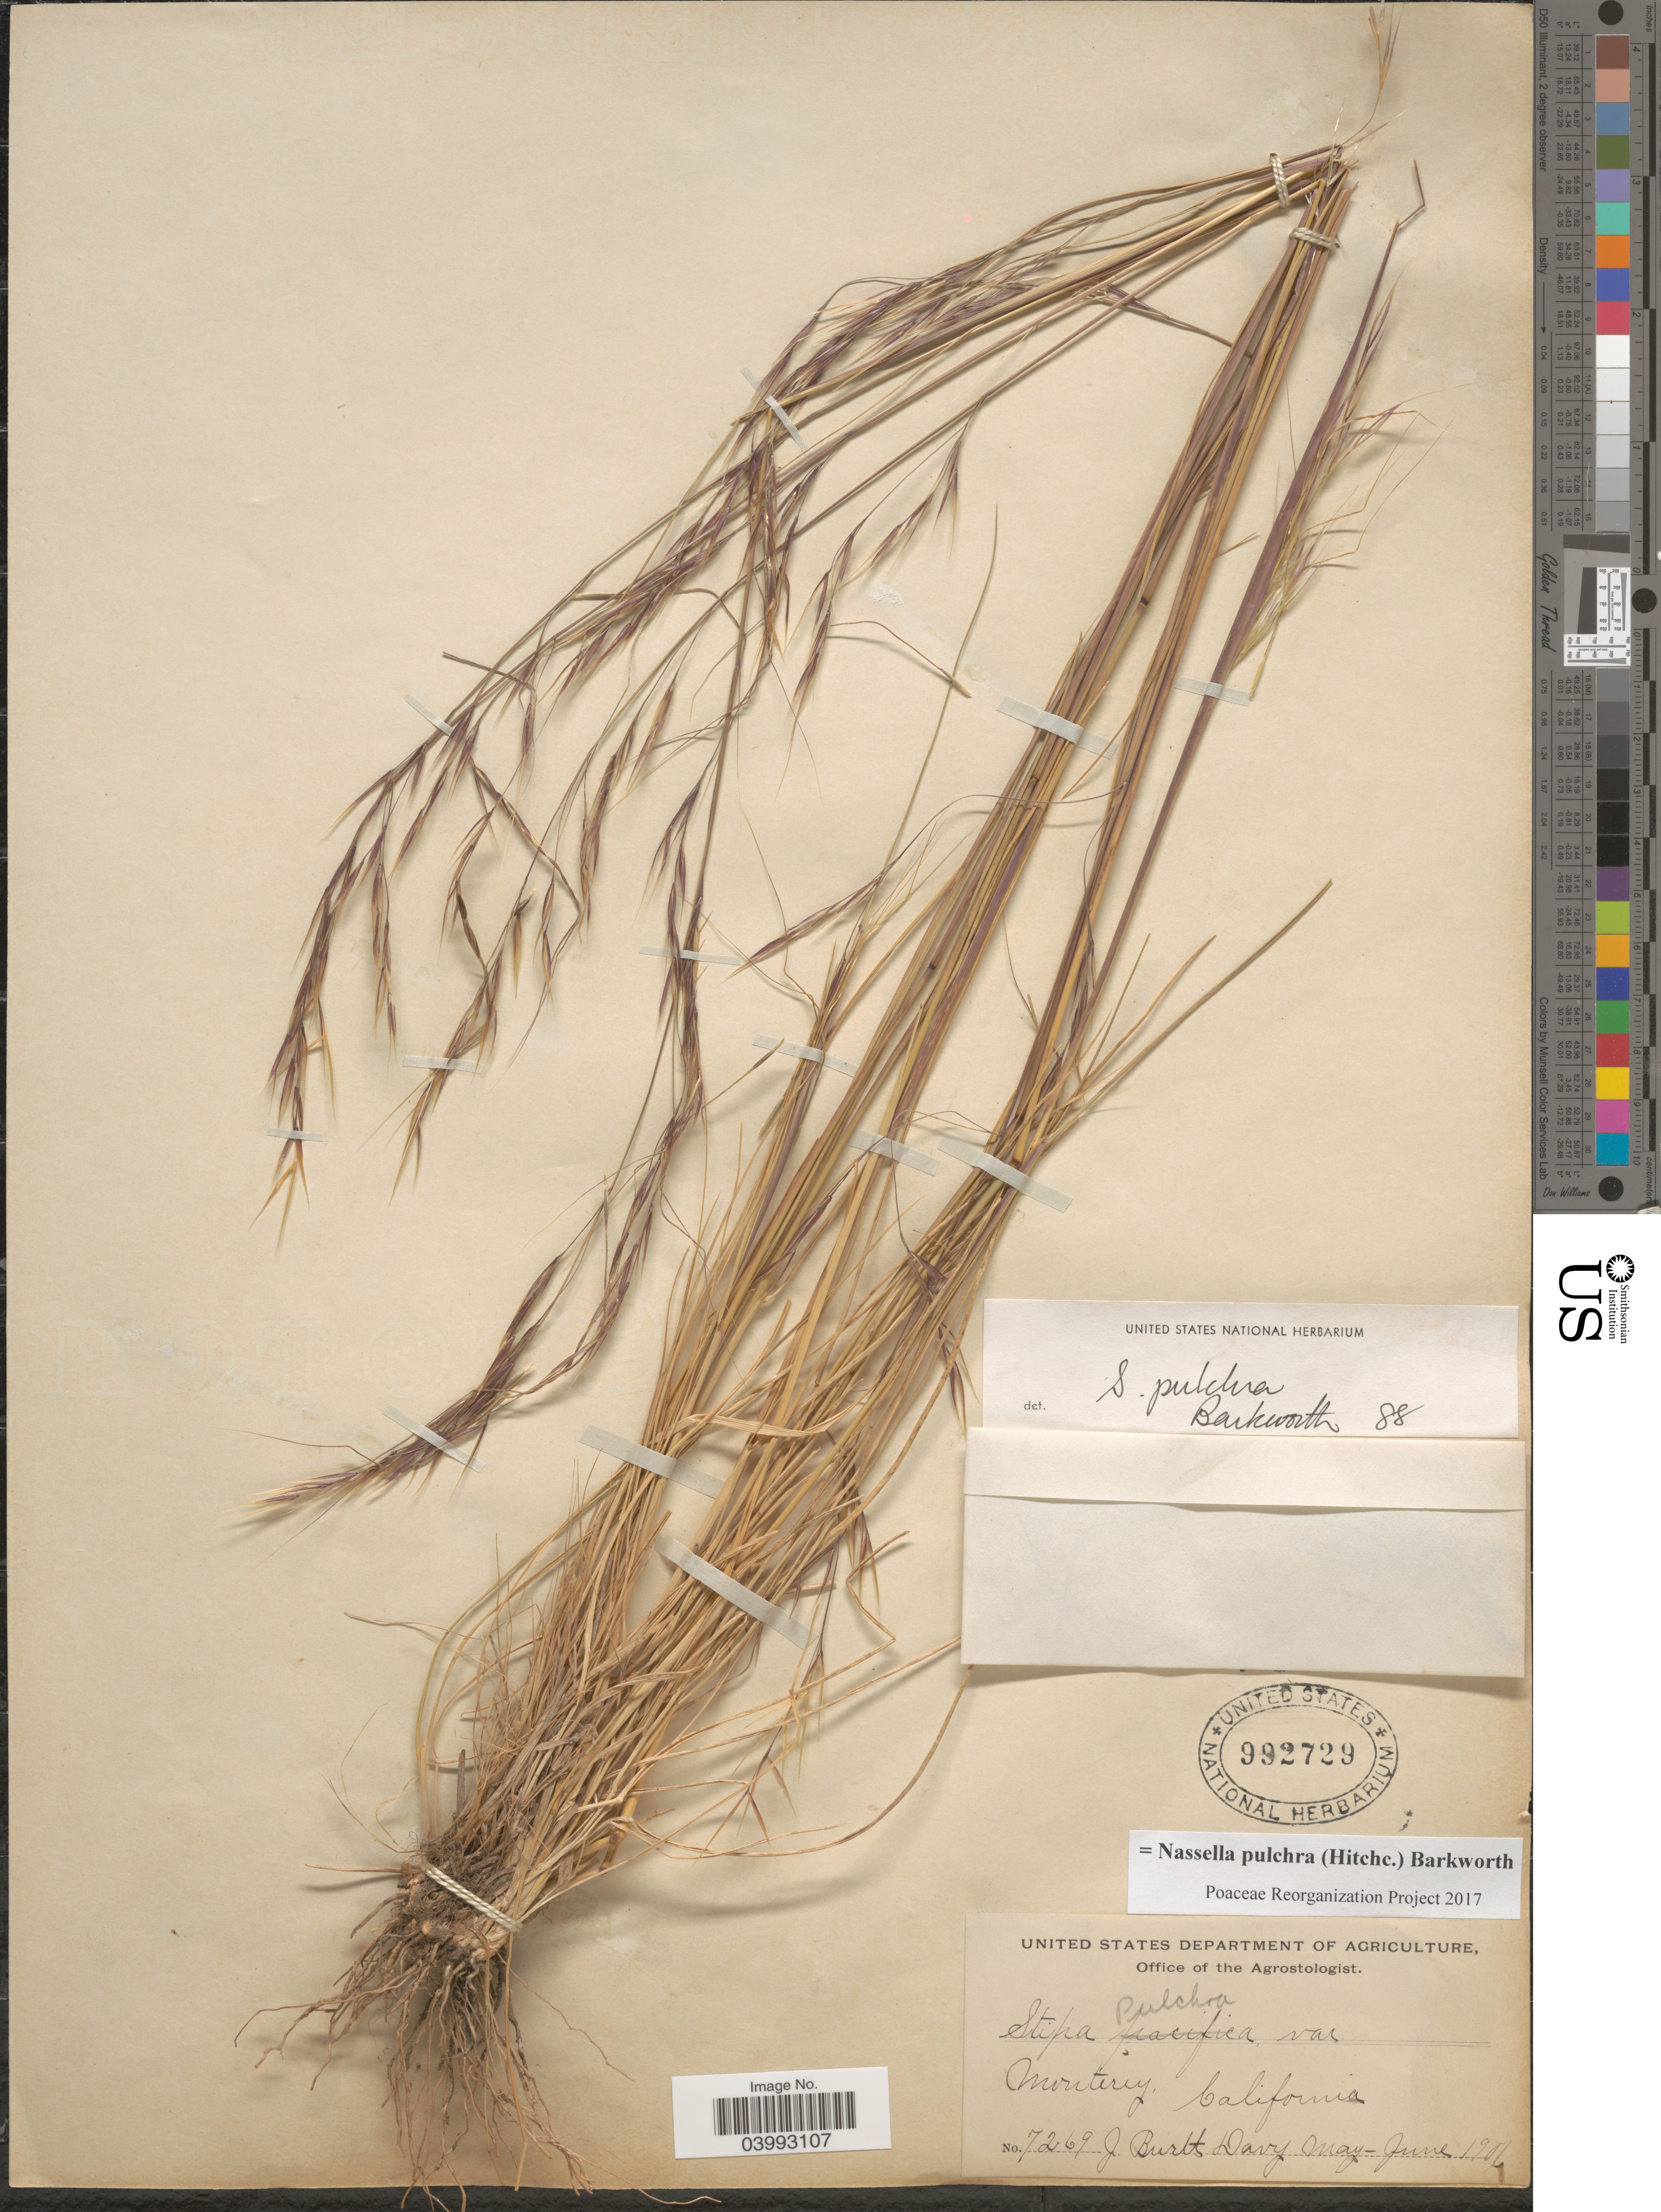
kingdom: Plantae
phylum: Tracheophyta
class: Liliopsida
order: Poales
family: Poaceae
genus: Nassella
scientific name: Nassella pulchra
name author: (Hitchc.) Barkworth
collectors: J. Burtt Davy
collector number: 7269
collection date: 1901-05/1901-06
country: United States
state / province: California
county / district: Monterey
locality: Monterey.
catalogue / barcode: US 992729